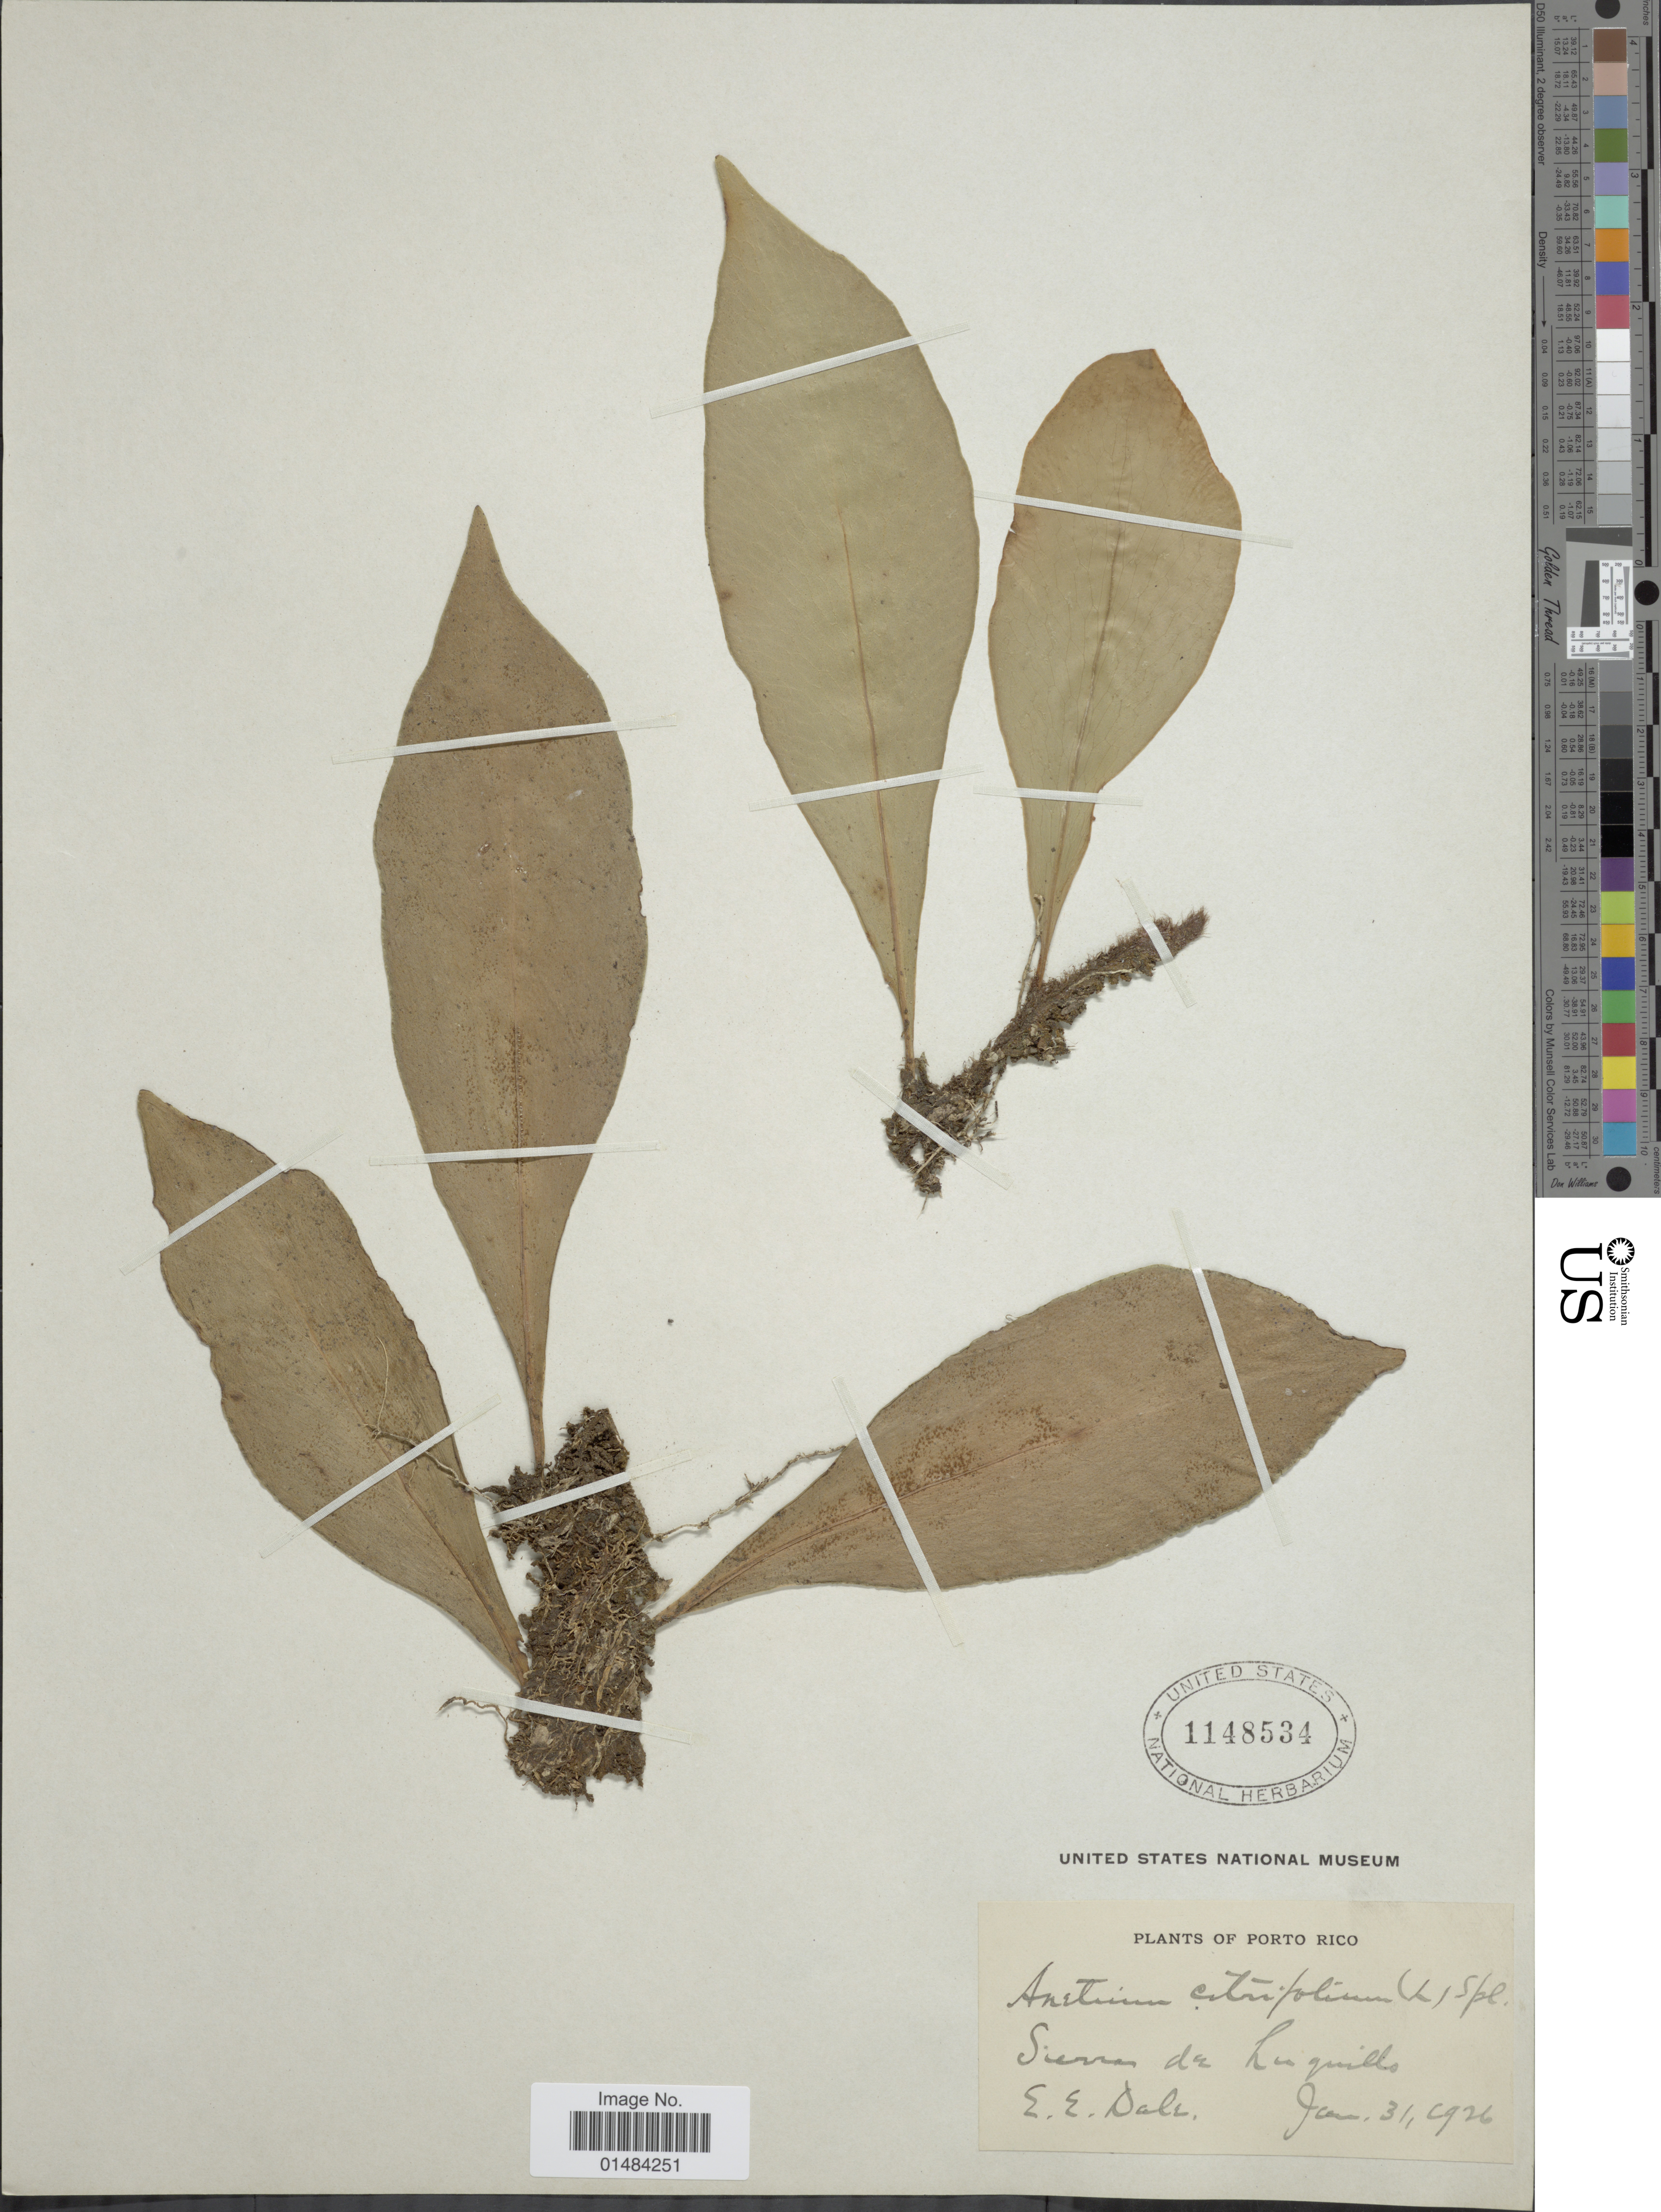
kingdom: Plantae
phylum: Tracheophyta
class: Polypodiopsida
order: Polypodiales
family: Pteridaceae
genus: Anetium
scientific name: Anetium citrifolium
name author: (L.) Splitg.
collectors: E. Dale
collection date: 1926-01-31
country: Puerto Rico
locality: Porto Rico, Sierra du Luquillo.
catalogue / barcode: US 1148534